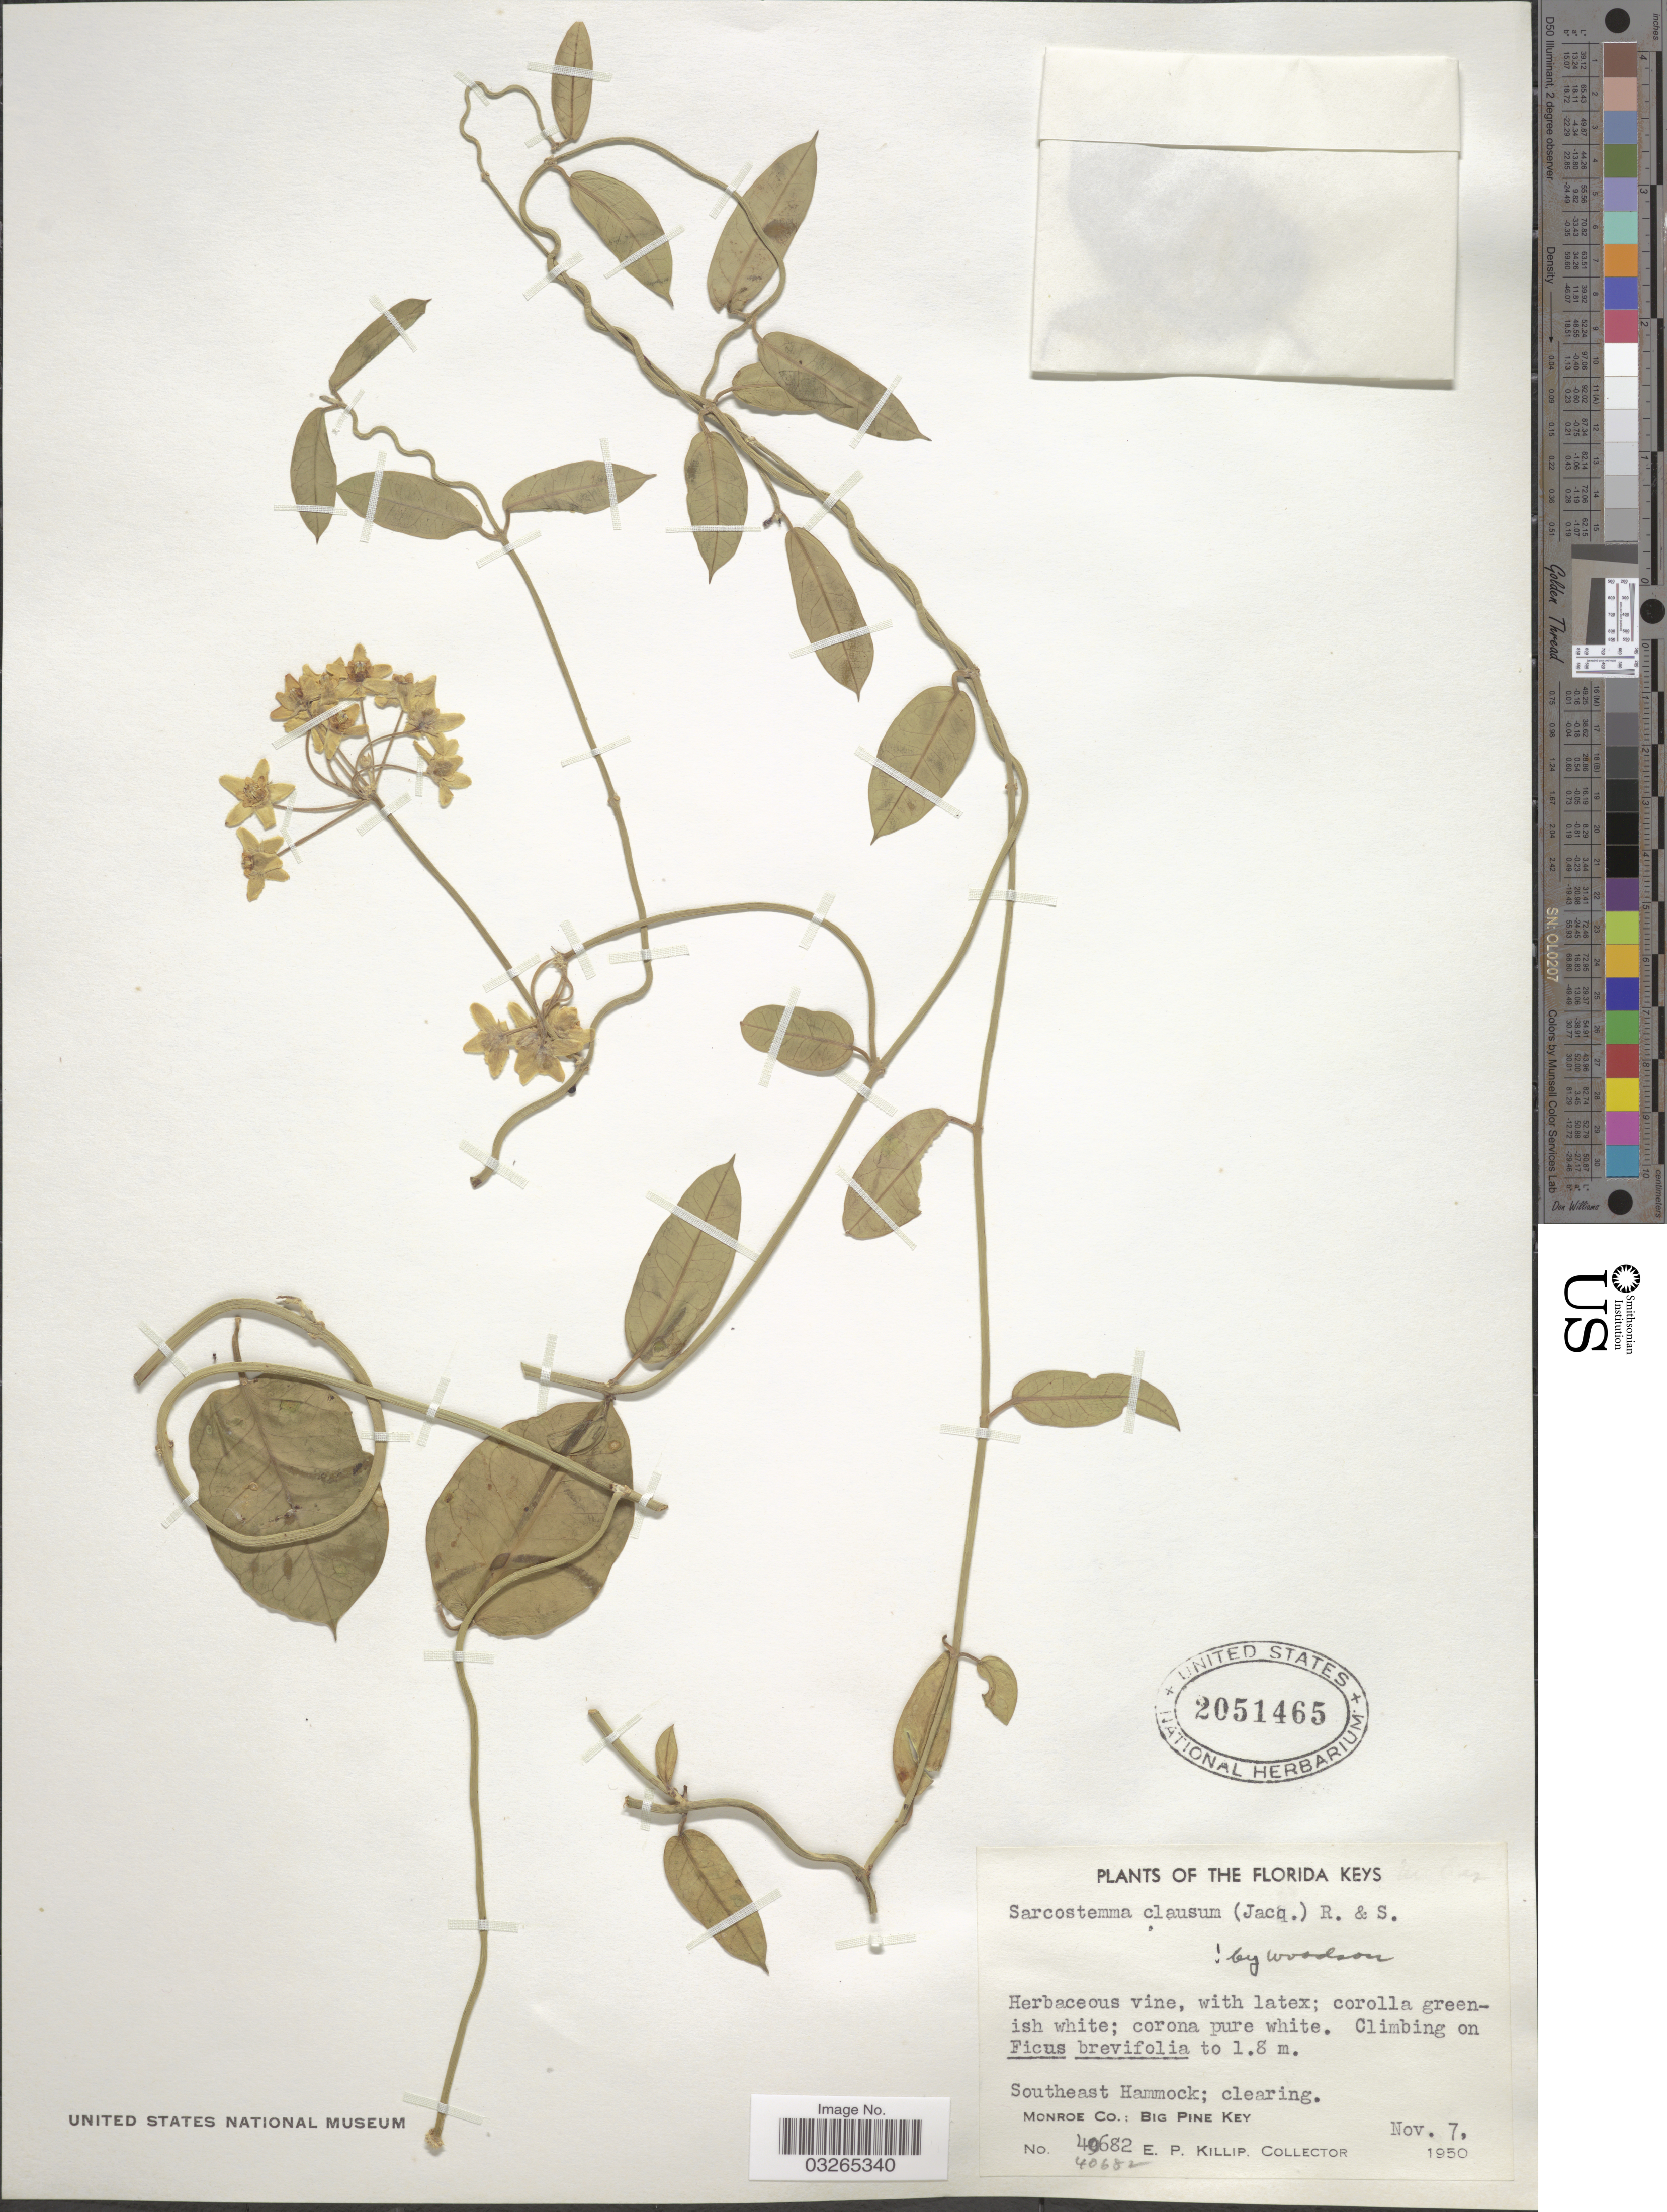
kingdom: Plantae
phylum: Tracheophyta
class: Magnoliopsida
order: Gentianales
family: Apocynaceae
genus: Sarcostemma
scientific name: Sarcostemma clausum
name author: (Jacq.) Schult.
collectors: E. P. Killip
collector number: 40682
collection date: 1950-11-07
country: United States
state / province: Florida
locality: Florida Keys. Southeast Hammcok; clearing. Monroe Co.: Big Pine Key.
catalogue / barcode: US 2051465